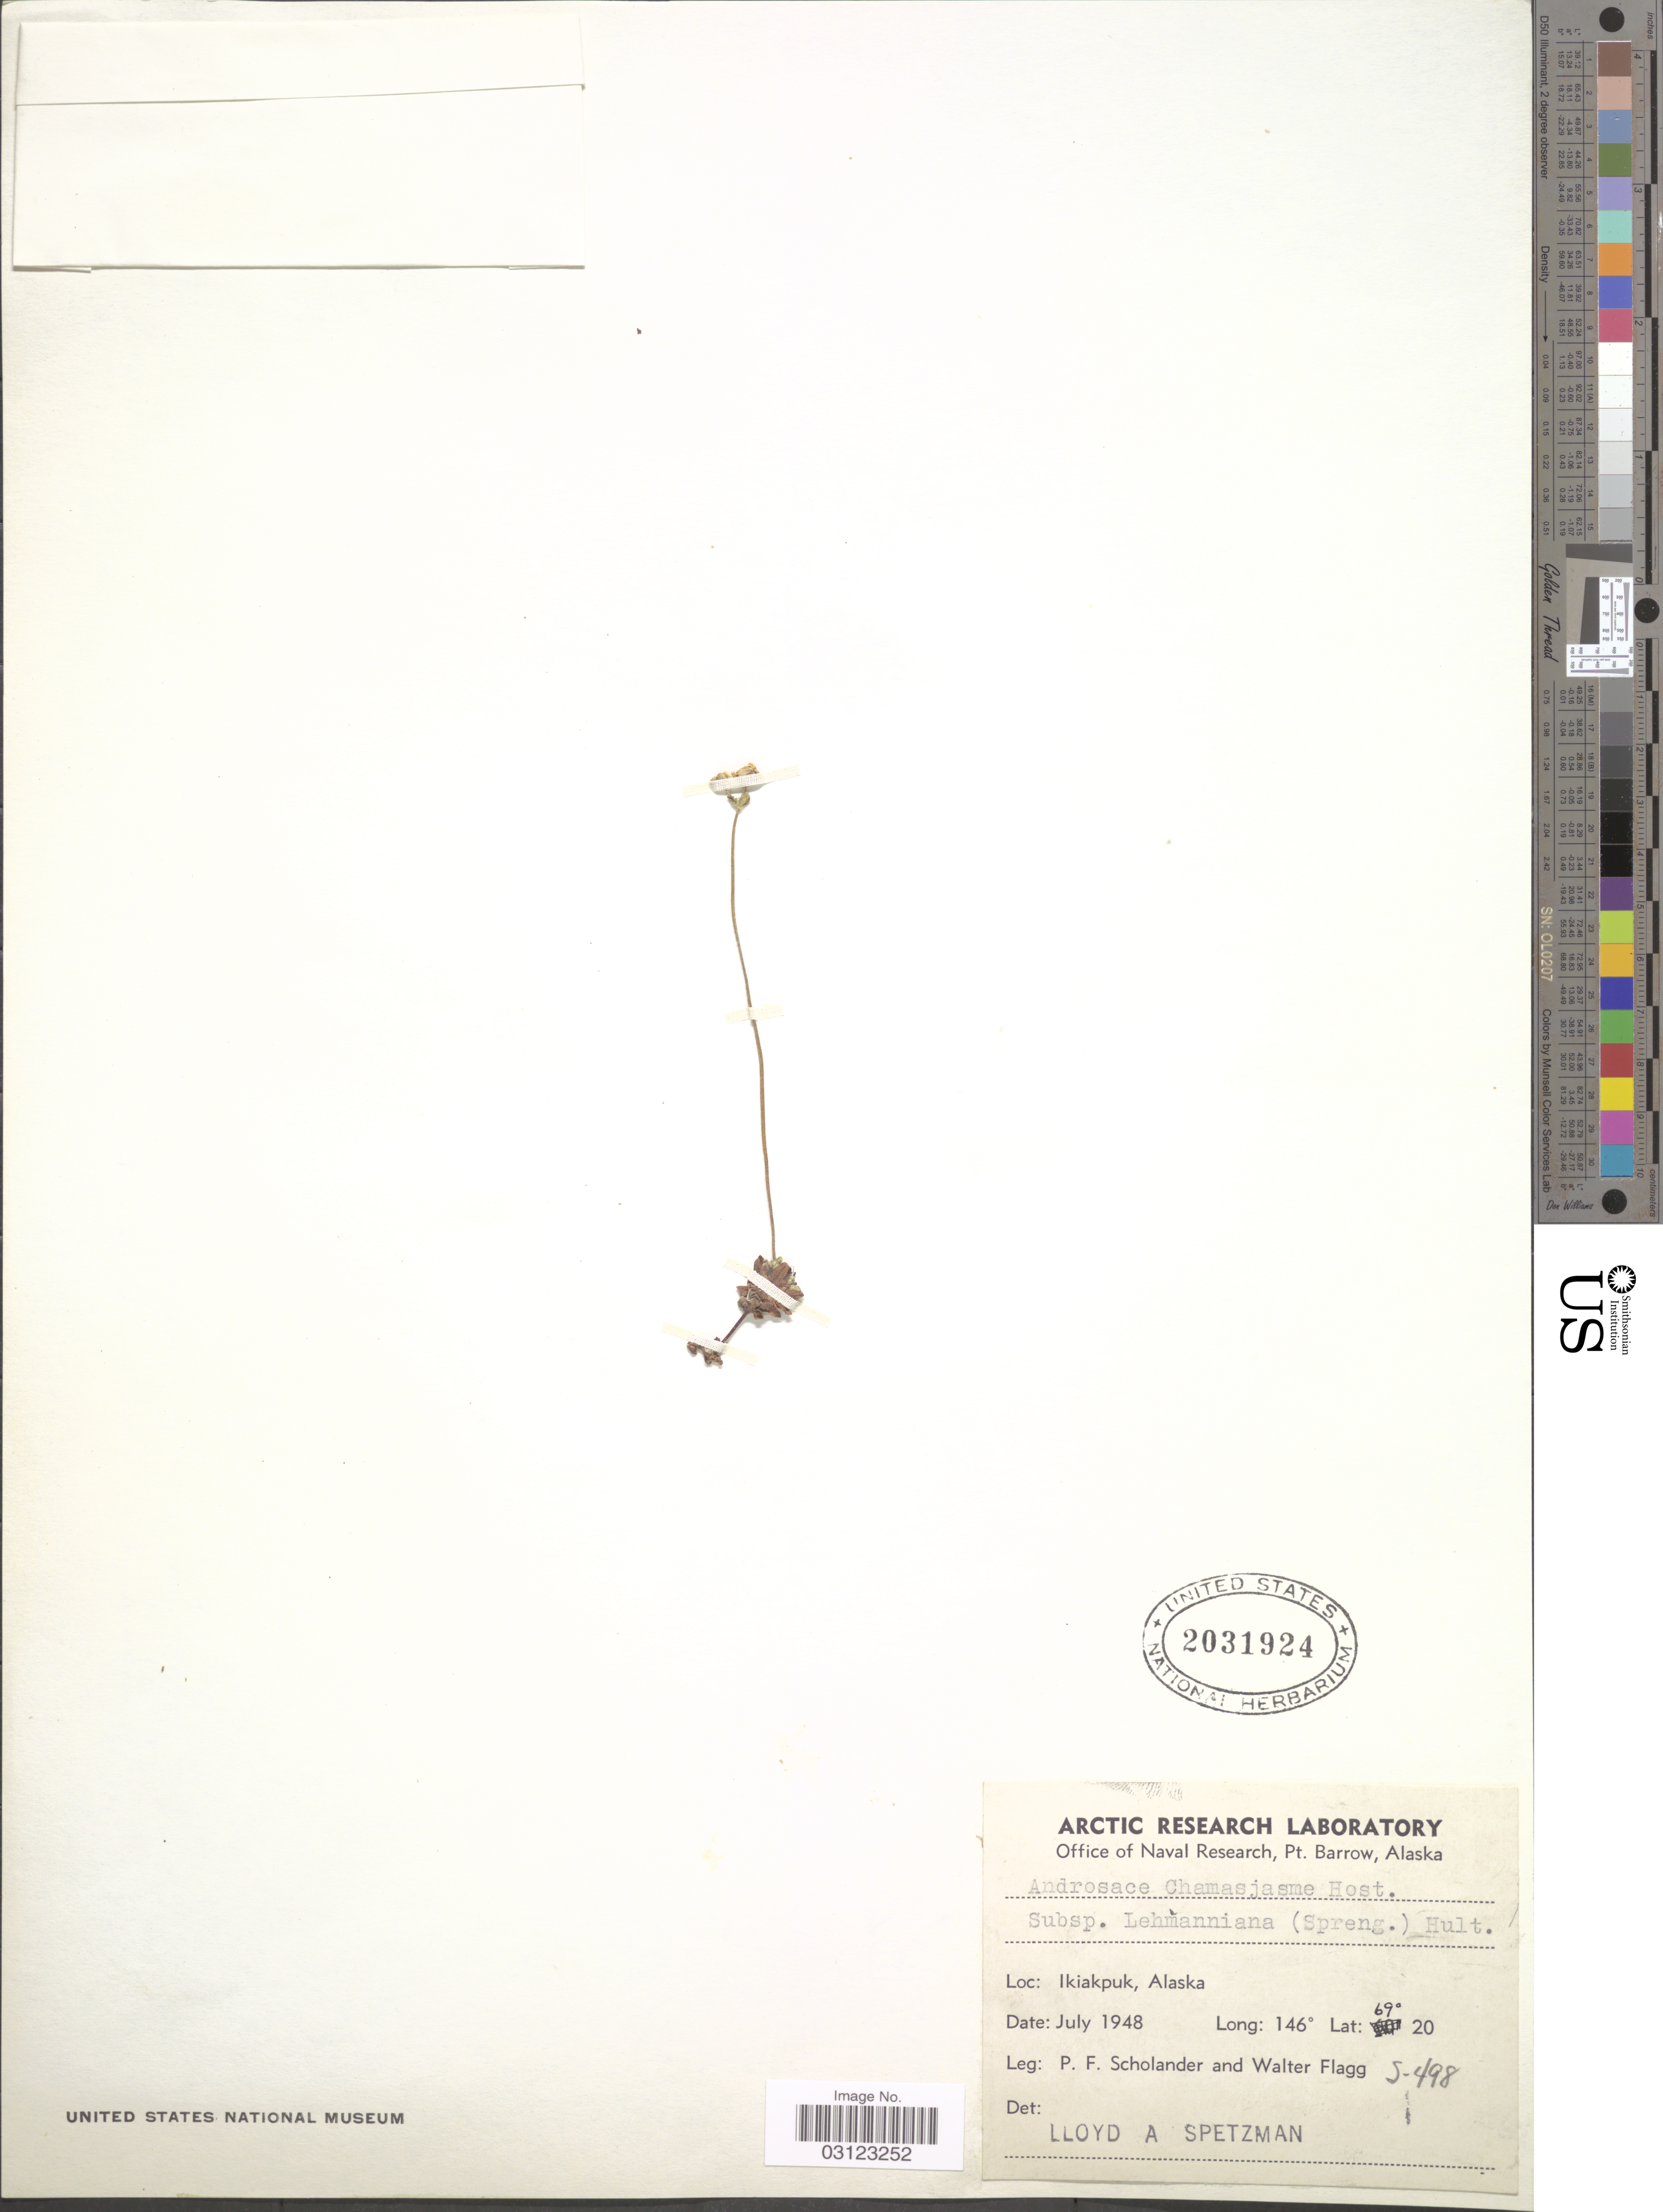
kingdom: Plantae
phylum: Tracheophyta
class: Magnoliopsida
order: Ericales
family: Primulaceae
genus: Androsace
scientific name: Androsace chamaejasme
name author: Wulfen ex Host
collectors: P. Scholander & W. Flagg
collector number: S-498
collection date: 1948-07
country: United States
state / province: Alaska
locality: Ikiakpuk.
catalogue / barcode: US 2031924